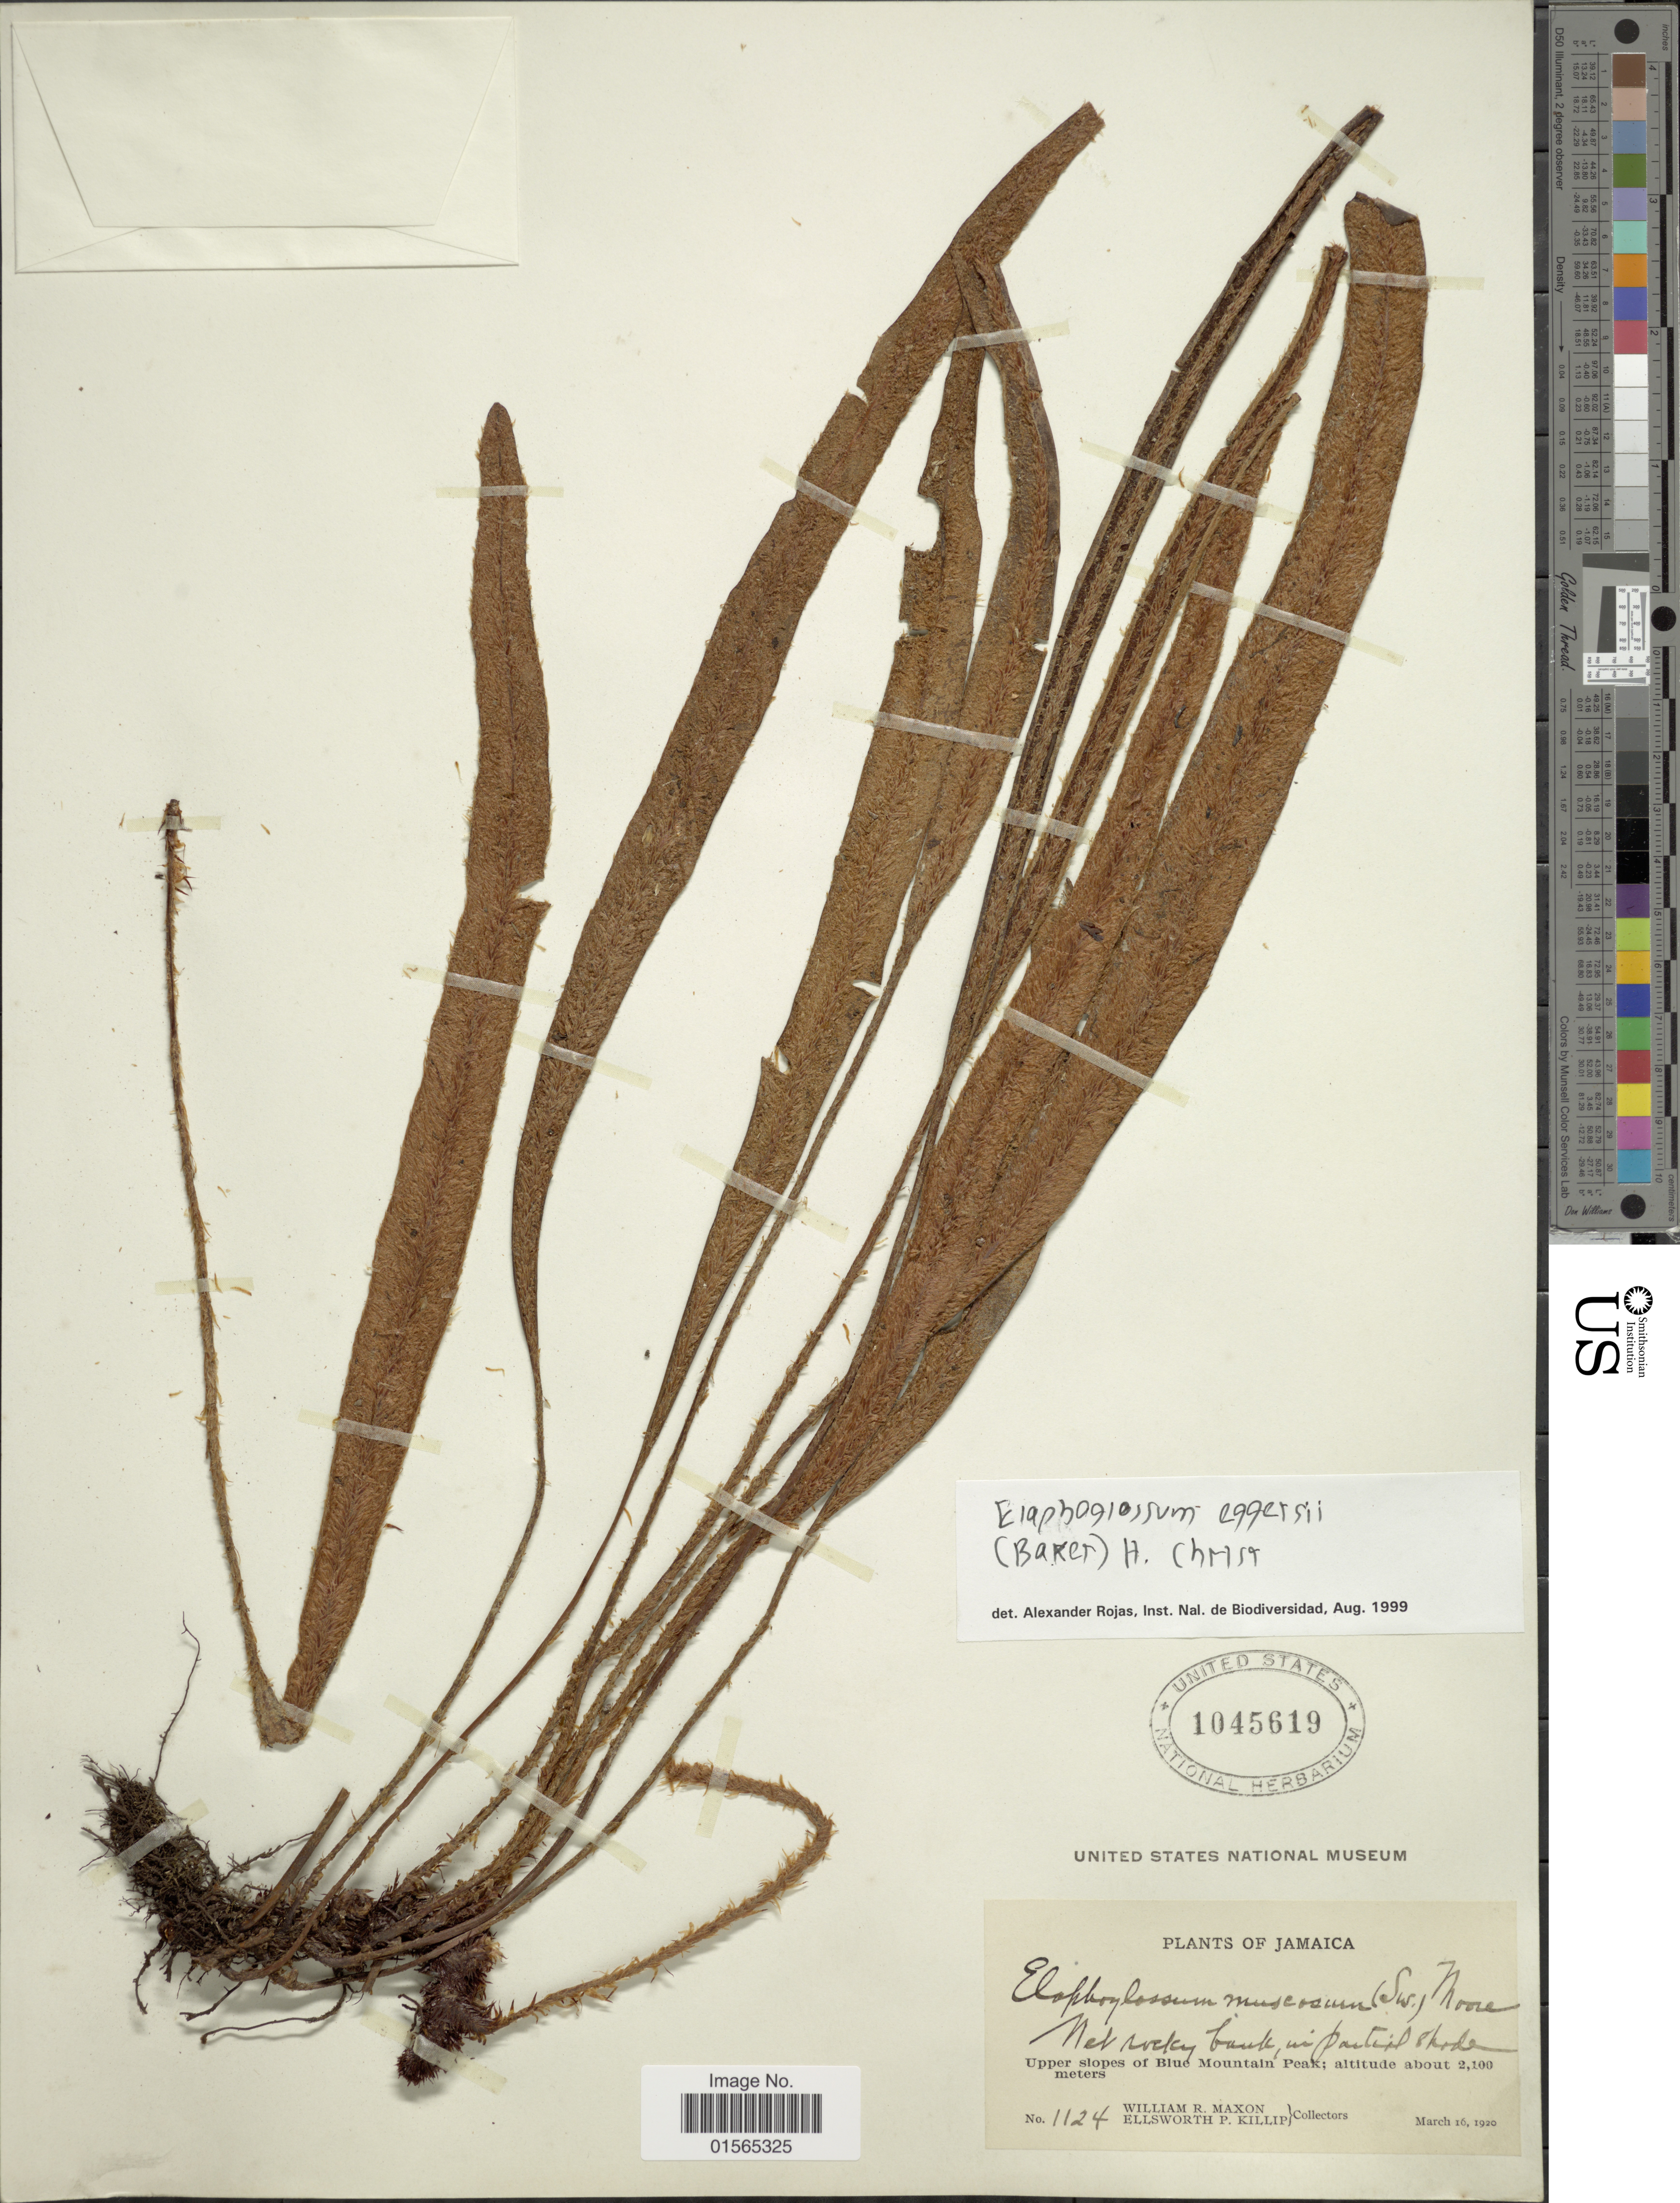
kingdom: Plantae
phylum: Tracheophyta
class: Polypodiopsida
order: Polypodiales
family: Dryopteridaceae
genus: Elaphoglossum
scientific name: Elaphoglossum eggersii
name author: (Baker) Christ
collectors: W. R. Maxon & E. P. Killip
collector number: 1124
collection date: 1920-03-16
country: Jamaica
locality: Upper slopes of Blue Mountain Peak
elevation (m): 2100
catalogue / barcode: US 1045619